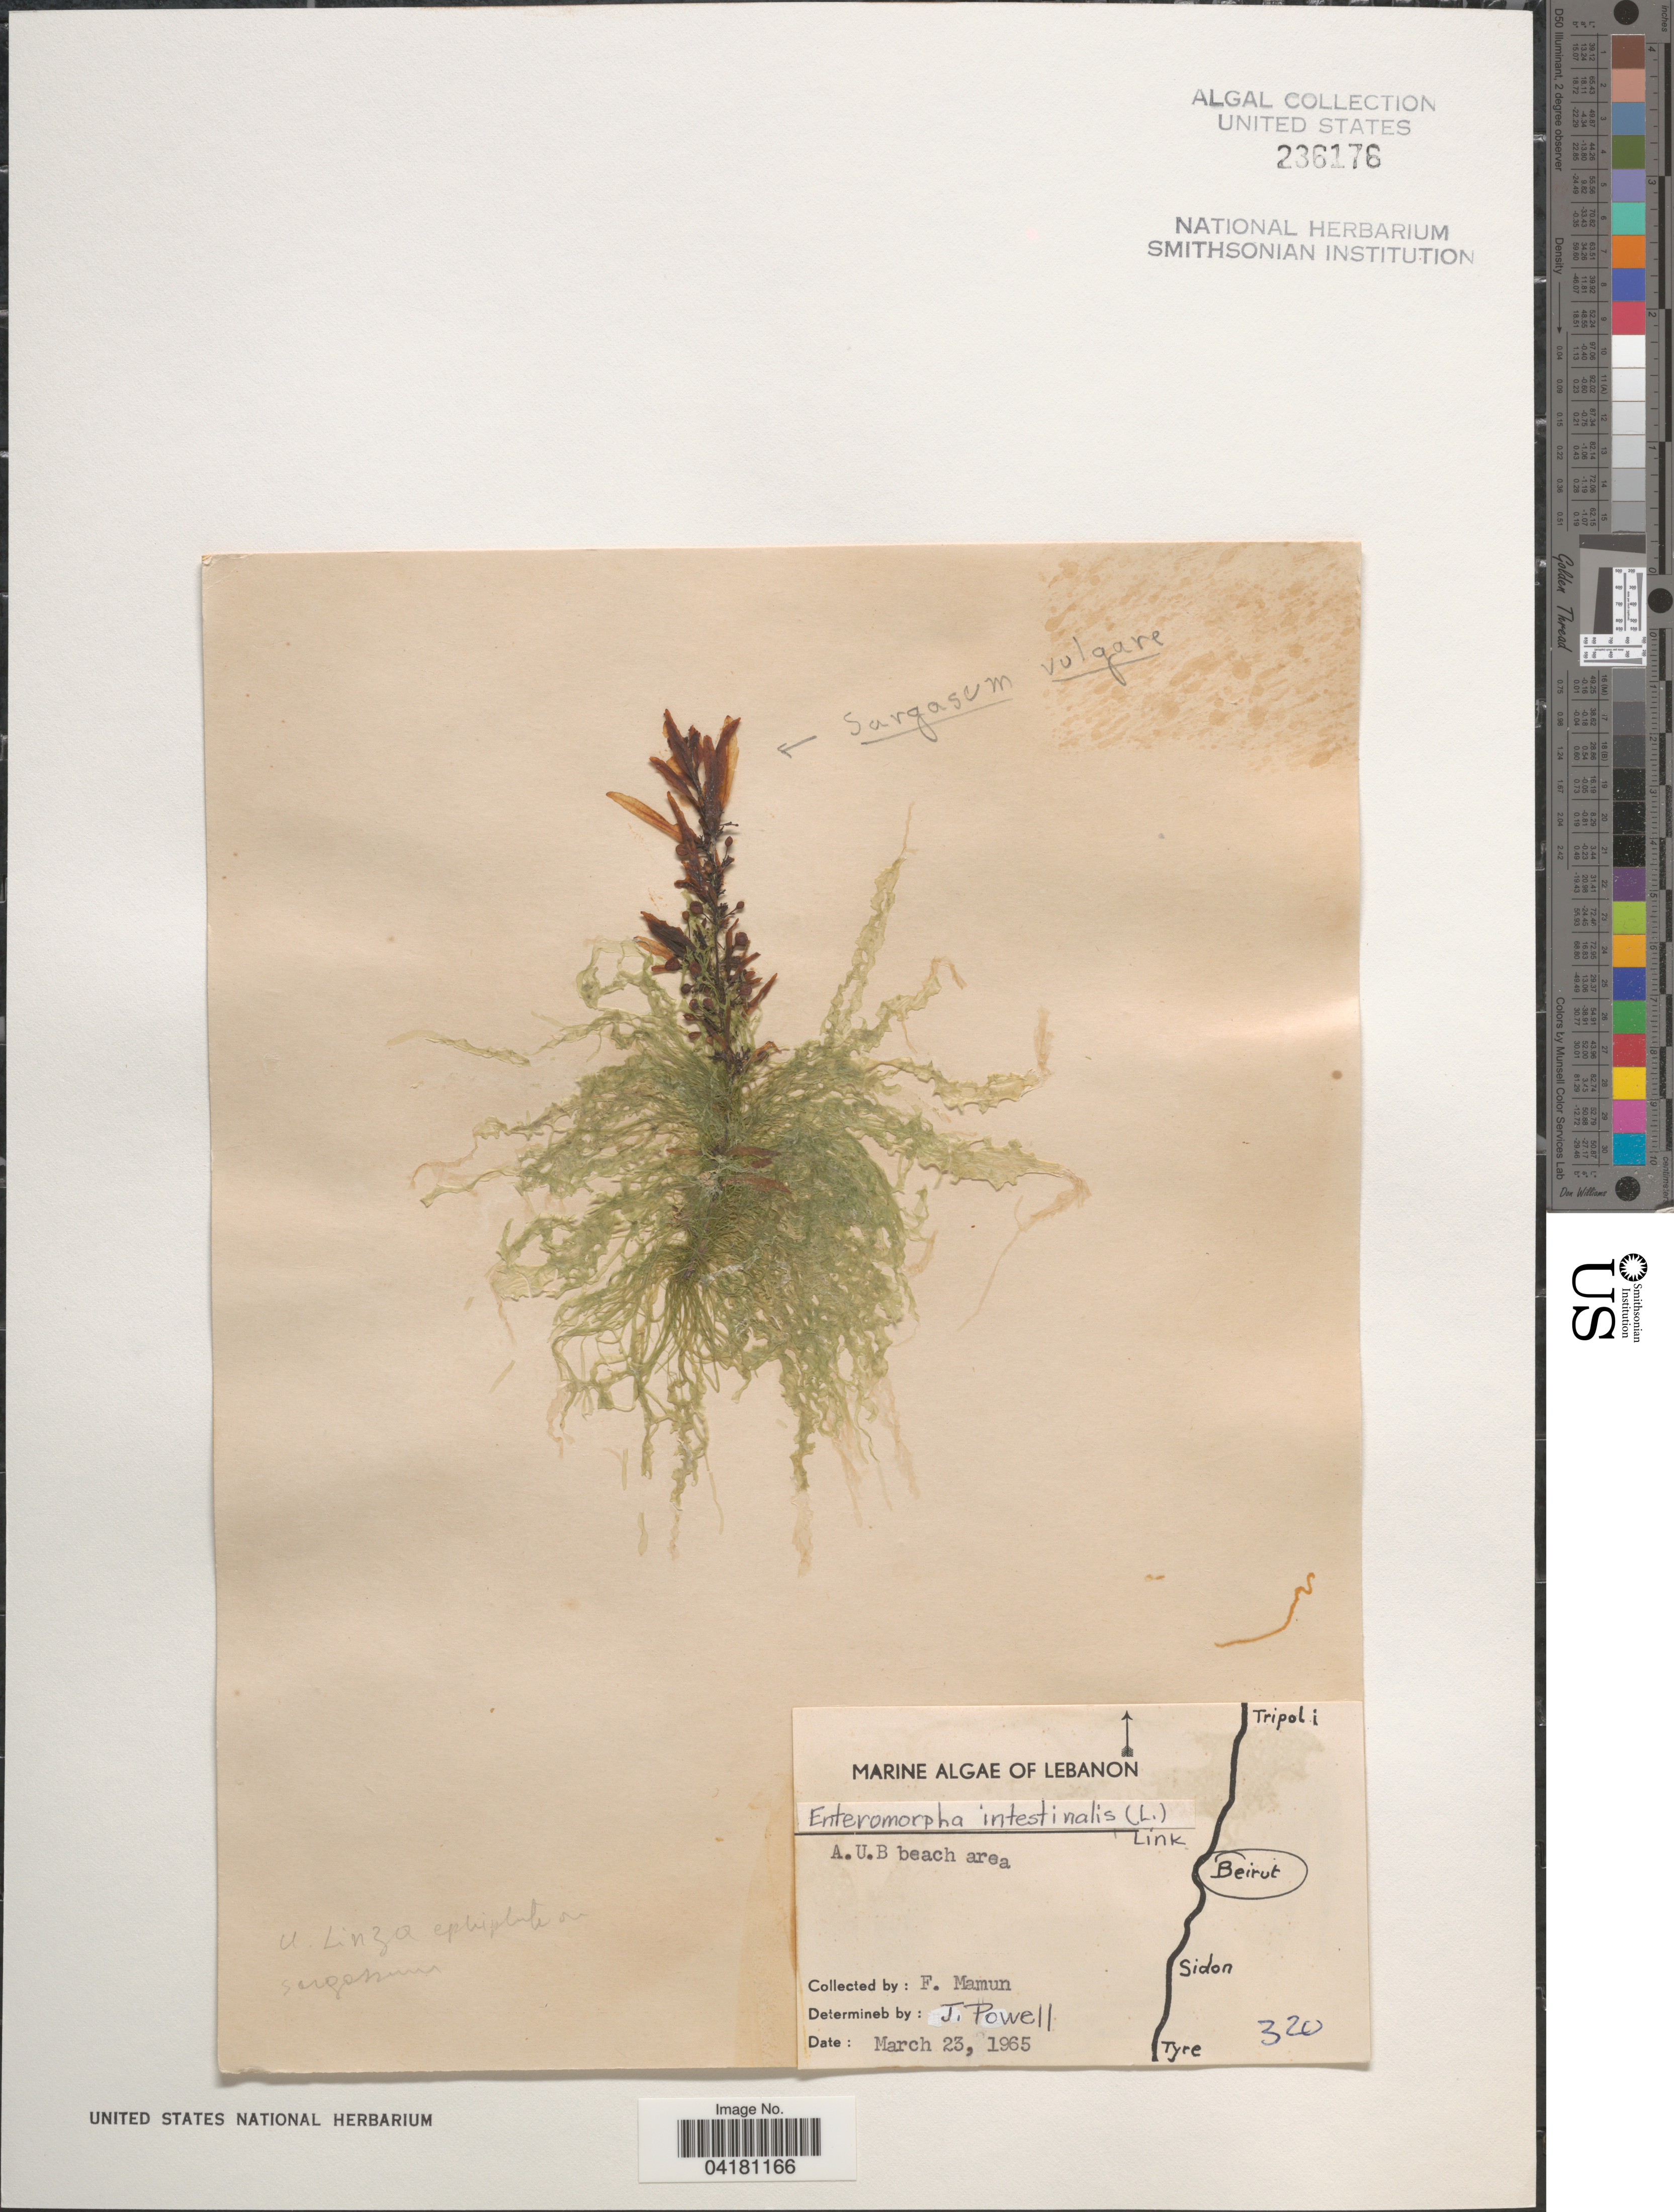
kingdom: Plantae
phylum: Chlorophyta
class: Ulvophyceae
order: Ulvales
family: Ulvaceae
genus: Ulva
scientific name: Ulva intestinalis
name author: L.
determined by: Algae name updating Project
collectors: F. Mamun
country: Lebanon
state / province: Beyrouth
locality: A.U.B beach area. Beirut.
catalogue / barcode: US 236176